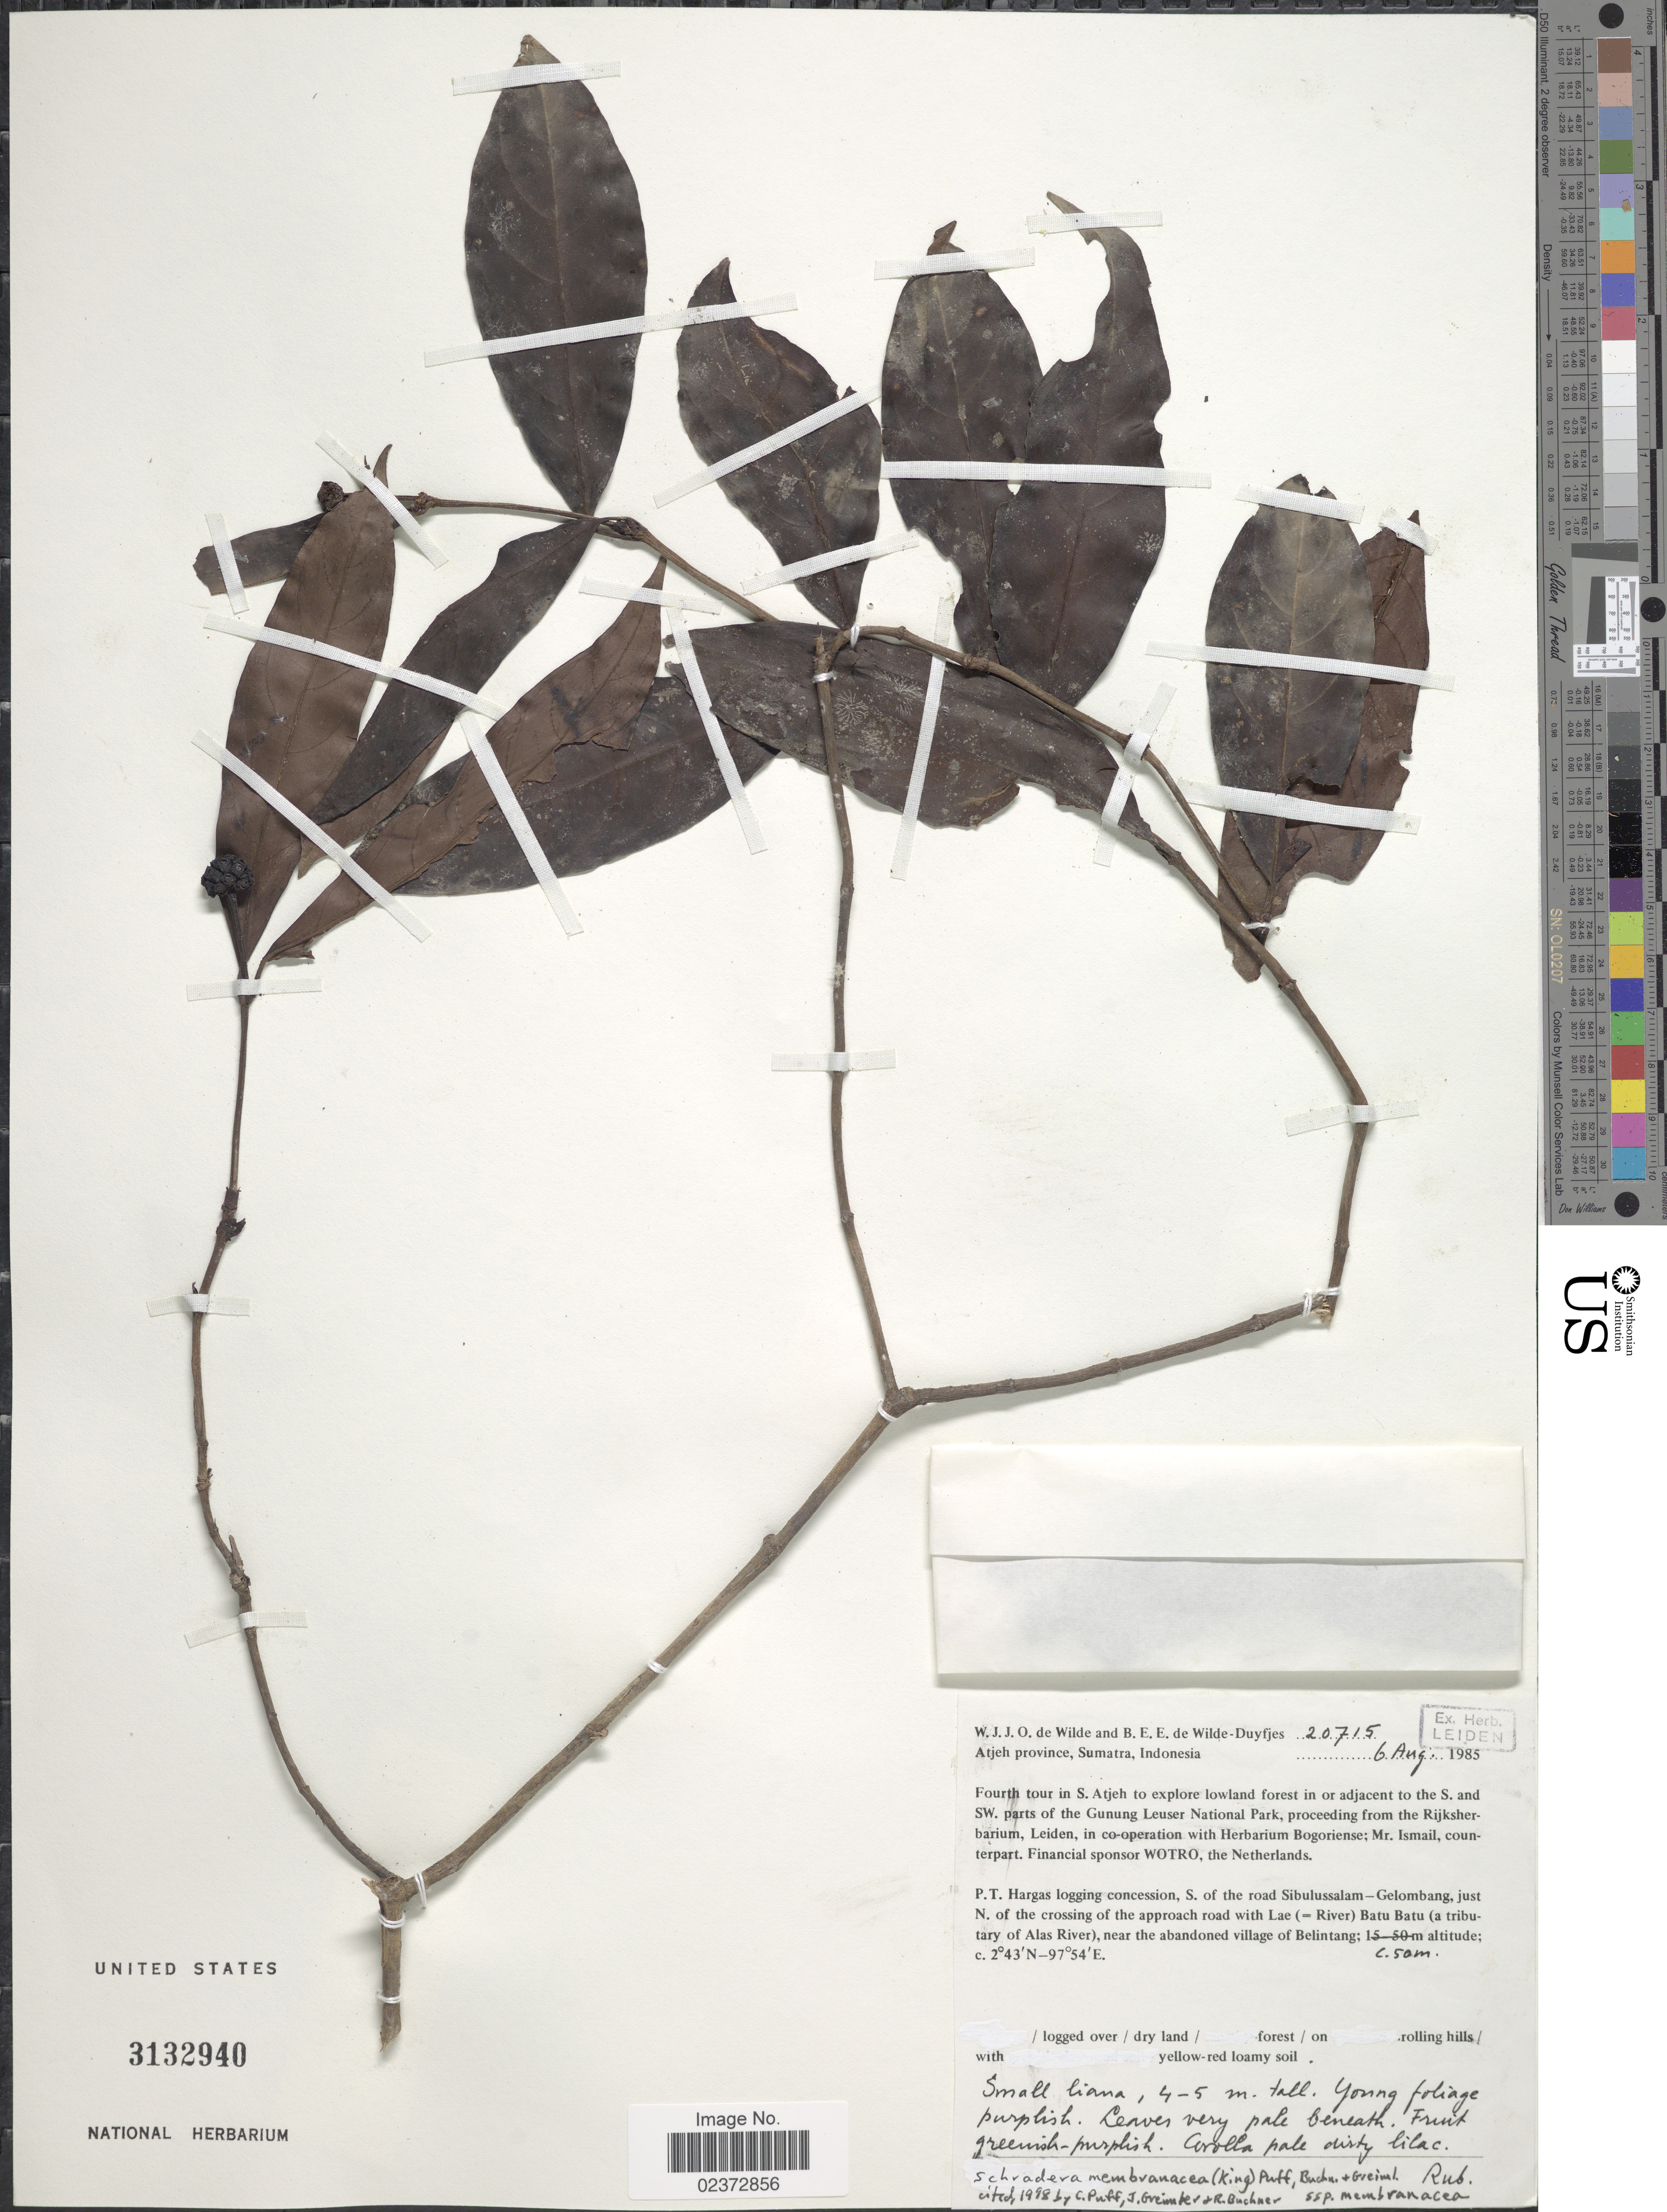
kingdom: Plantae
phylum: Tracheophyta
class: Magnoliopsida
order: Gentianales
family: Rubiaceae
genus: Schradera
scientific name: Schradera membranacea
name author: (King) Puff et al.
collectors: W. J. de Wilde & B. E. de Wilde-Duyfjes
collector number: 20715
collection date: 1985-08-06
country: Indonesia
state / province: Sumatra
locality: Atjeh province, P.T. Hargas logging concession, S. of the road Sibulussalam-Gelombang, just N. of the crossing of the approach road with Lae (=River) Batu Batu (a tributary of Alas River), near the abandoned village of Belintang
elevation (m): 50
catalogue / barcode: US 3132940